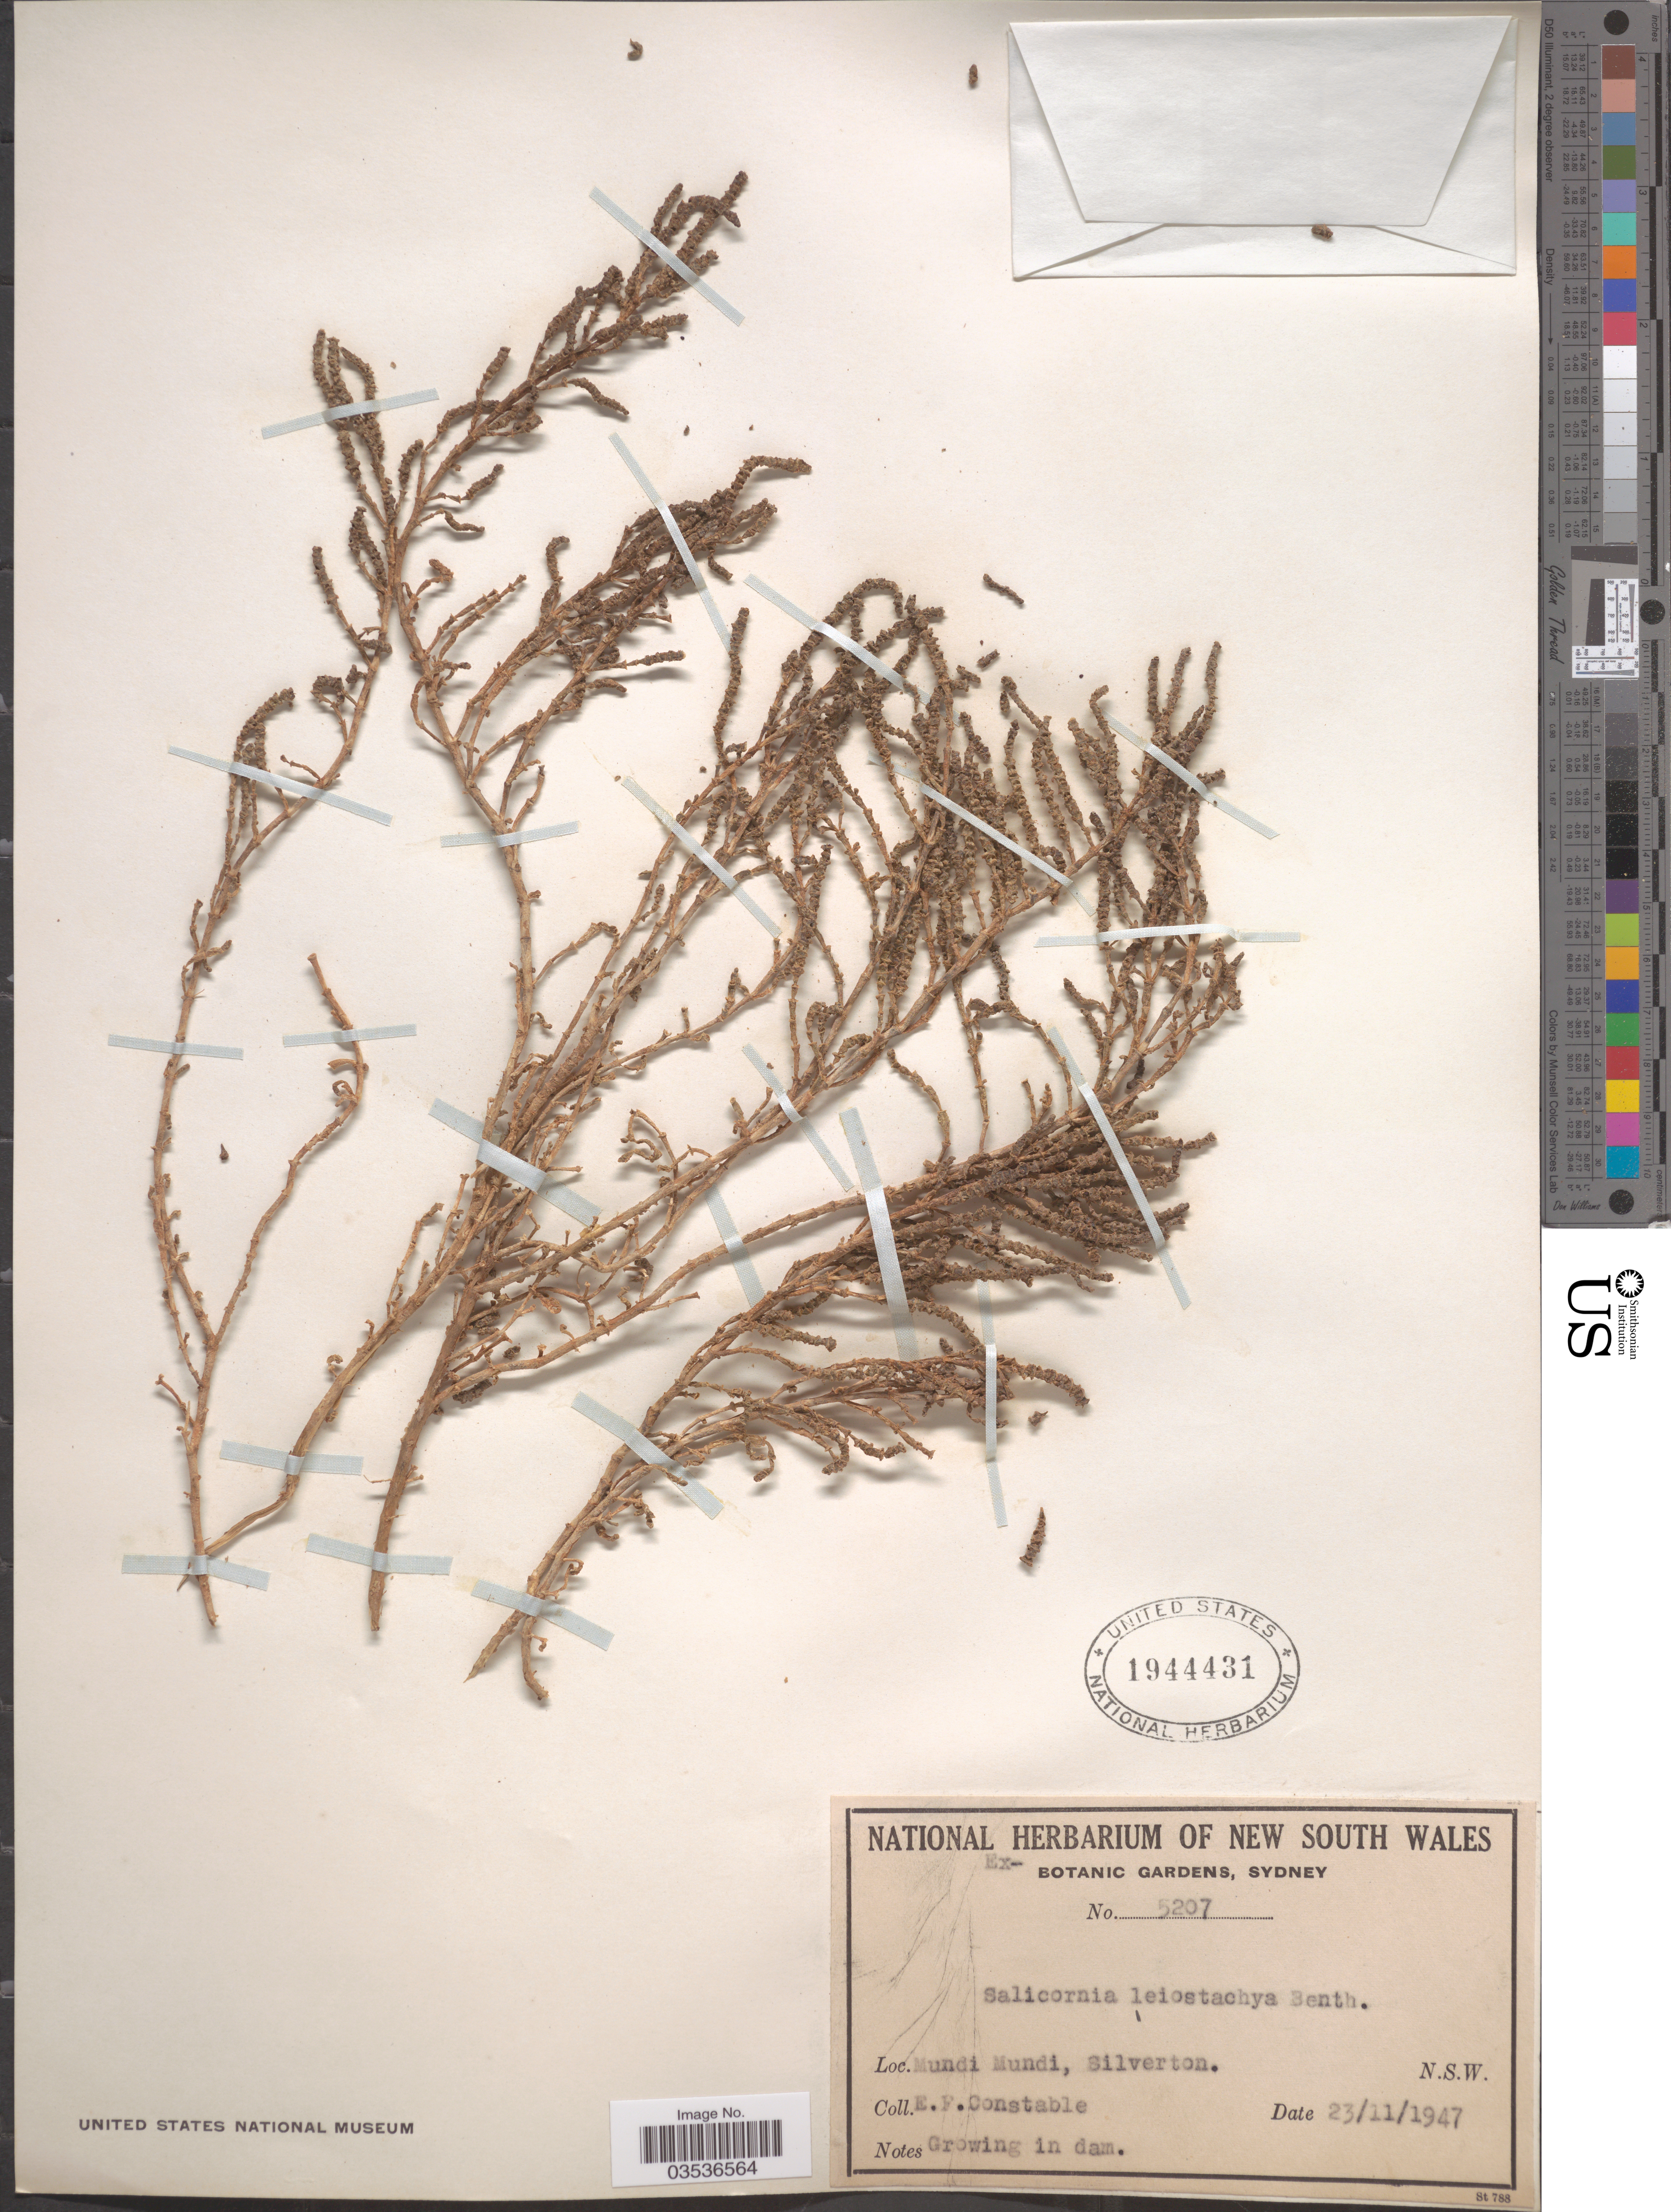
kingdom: Plantae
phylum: Tracheophyta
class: Magnoliopsida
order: Caryophyllales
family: Amaranthaceae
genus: Tecticornia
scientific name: Tecticornia pergranulata subsp. pergranulata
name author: (J.M. Black) K.A. Sheph. & Paul G. Wilson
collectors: E. F. Constable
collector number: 5207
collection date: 1947-11-23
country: Australia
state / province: New South Wales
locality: Mundi Mundi, Silverton.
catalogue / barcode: US 1944431